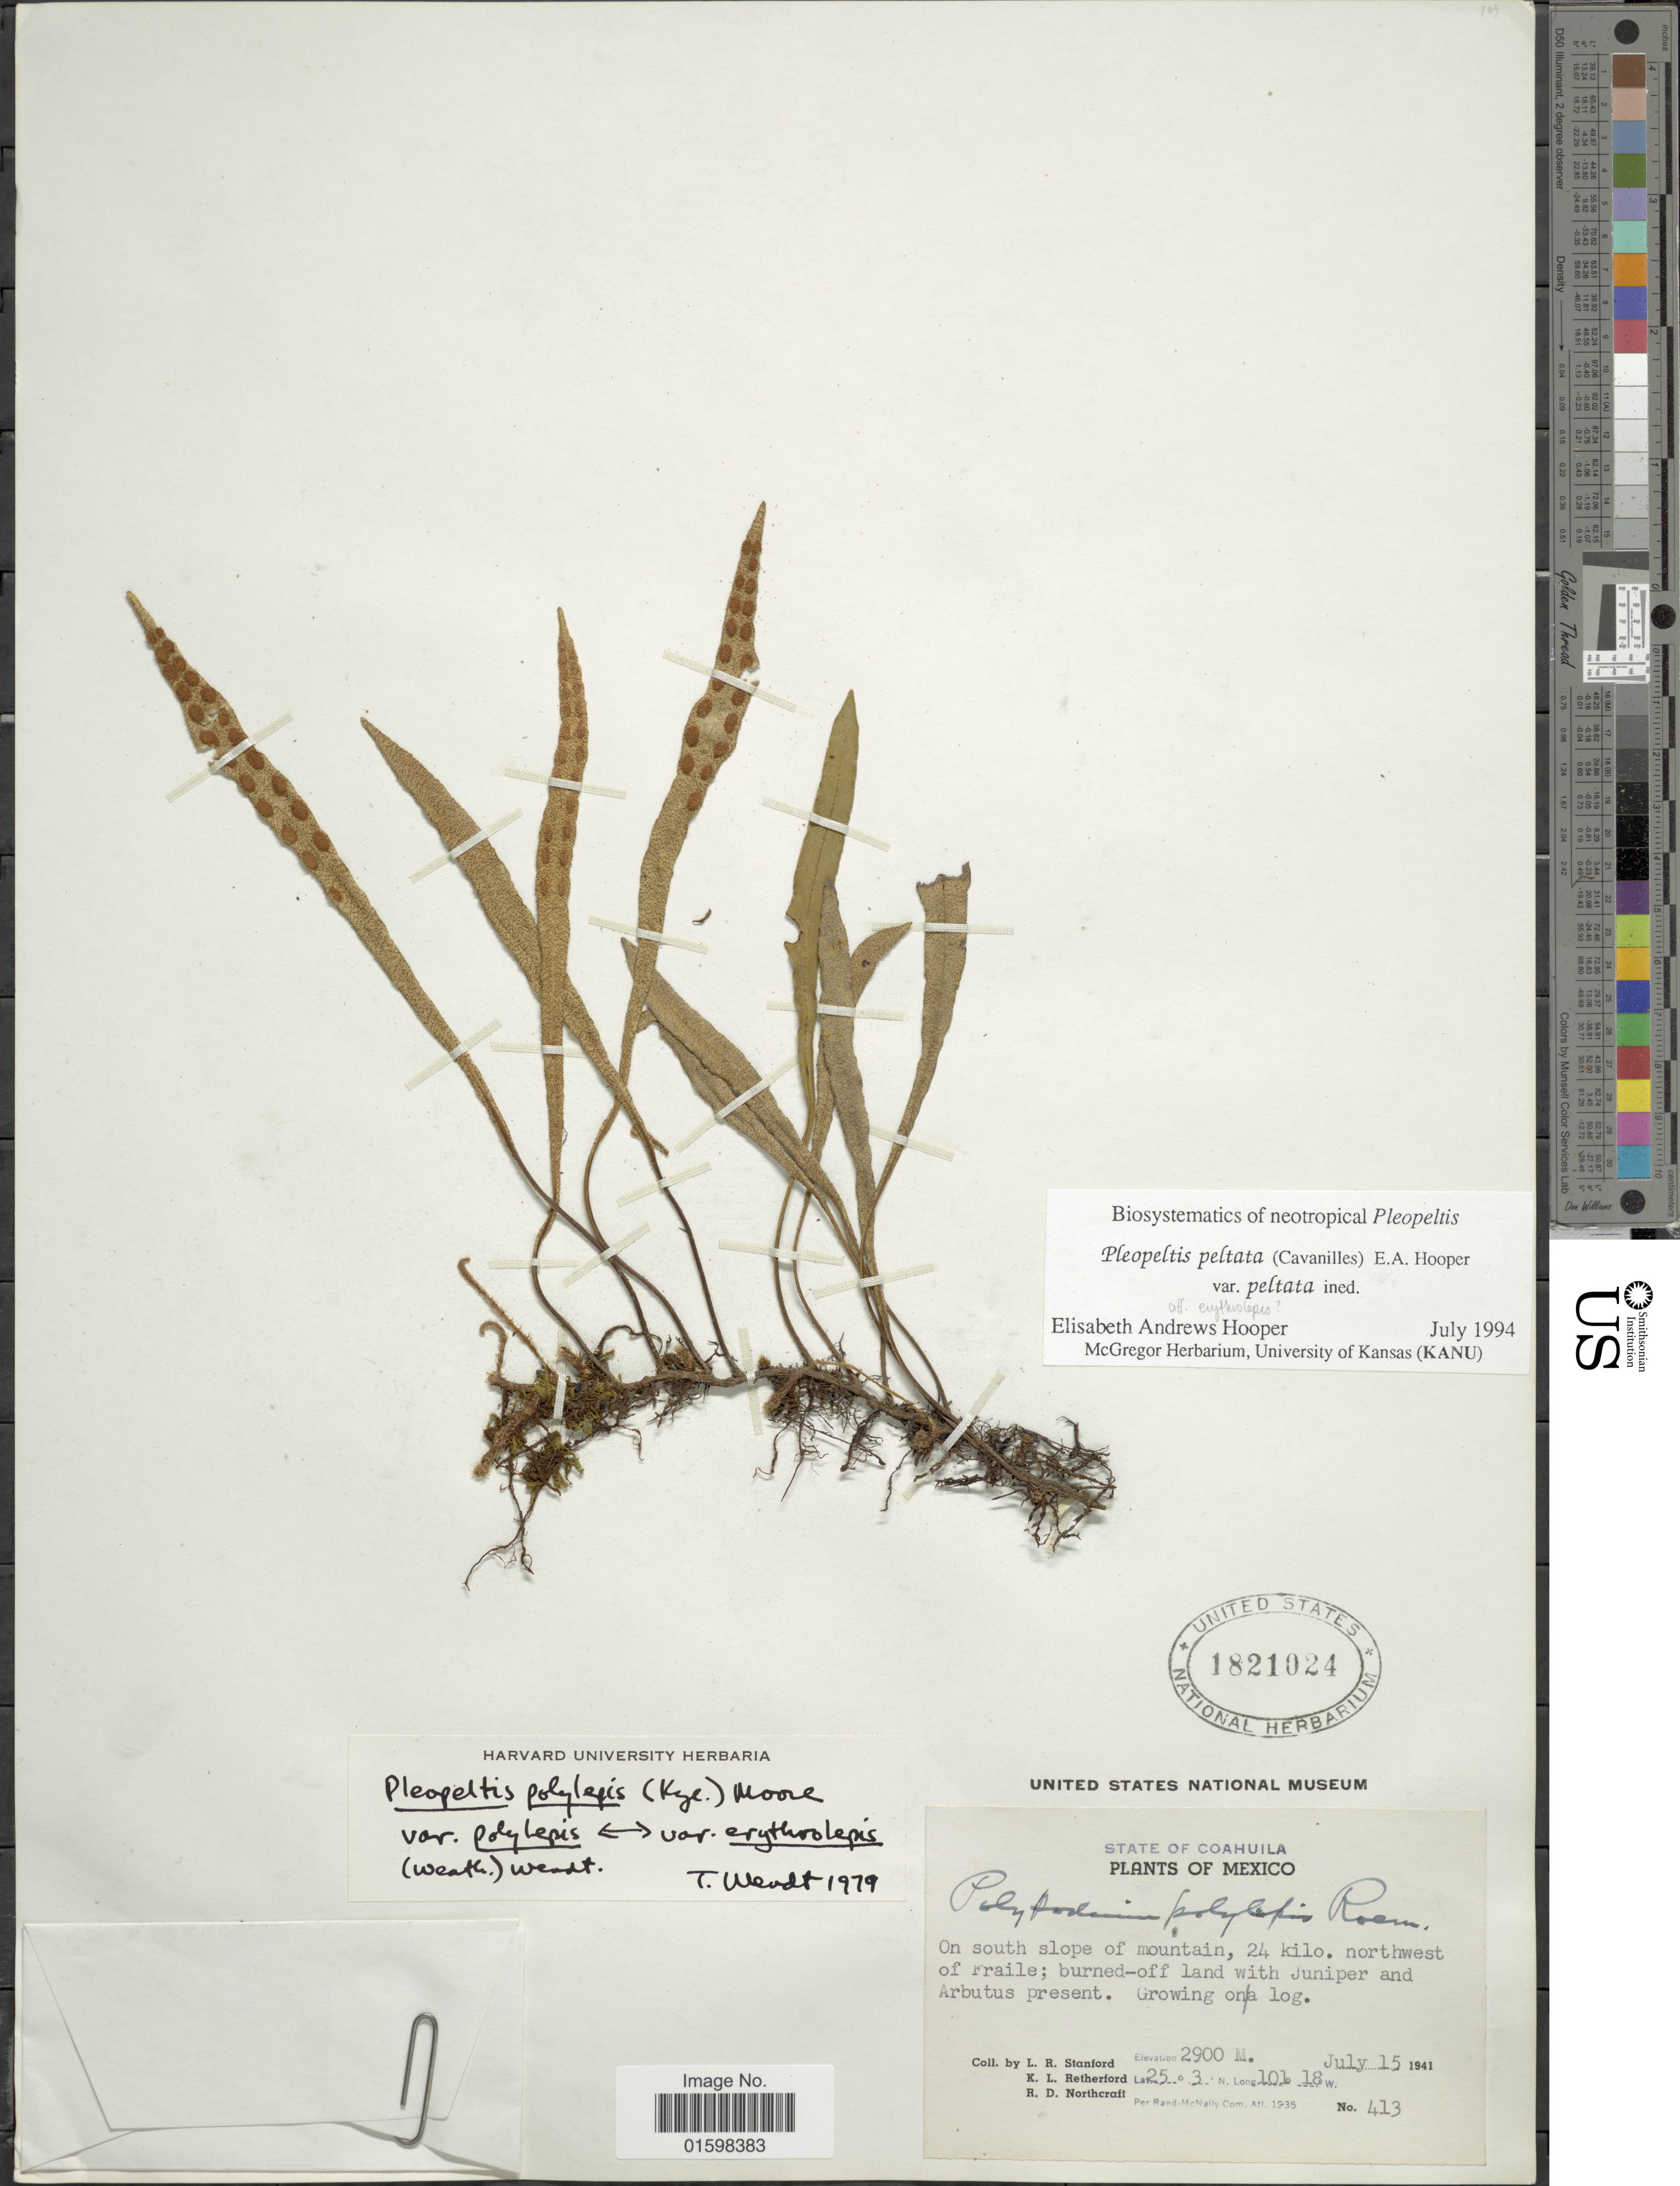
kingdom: Plantae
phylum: Tracheophyta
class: Polypodiopsida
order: Polypodiales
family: Polypodiaceae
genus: Pleopeltis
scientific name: Pleopeltis polylepis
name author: (Roem. ex Kunze) T. Moore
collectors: L. R. Stanford, K. Retherford & R. Northcraft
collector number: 413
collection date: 1941-07-15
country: Mexico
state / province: Coahuila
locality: State of Coahuila. On south slope of mountain, 14 kilo, northwest of Fraile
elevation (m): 2900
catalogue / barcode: US 1821024